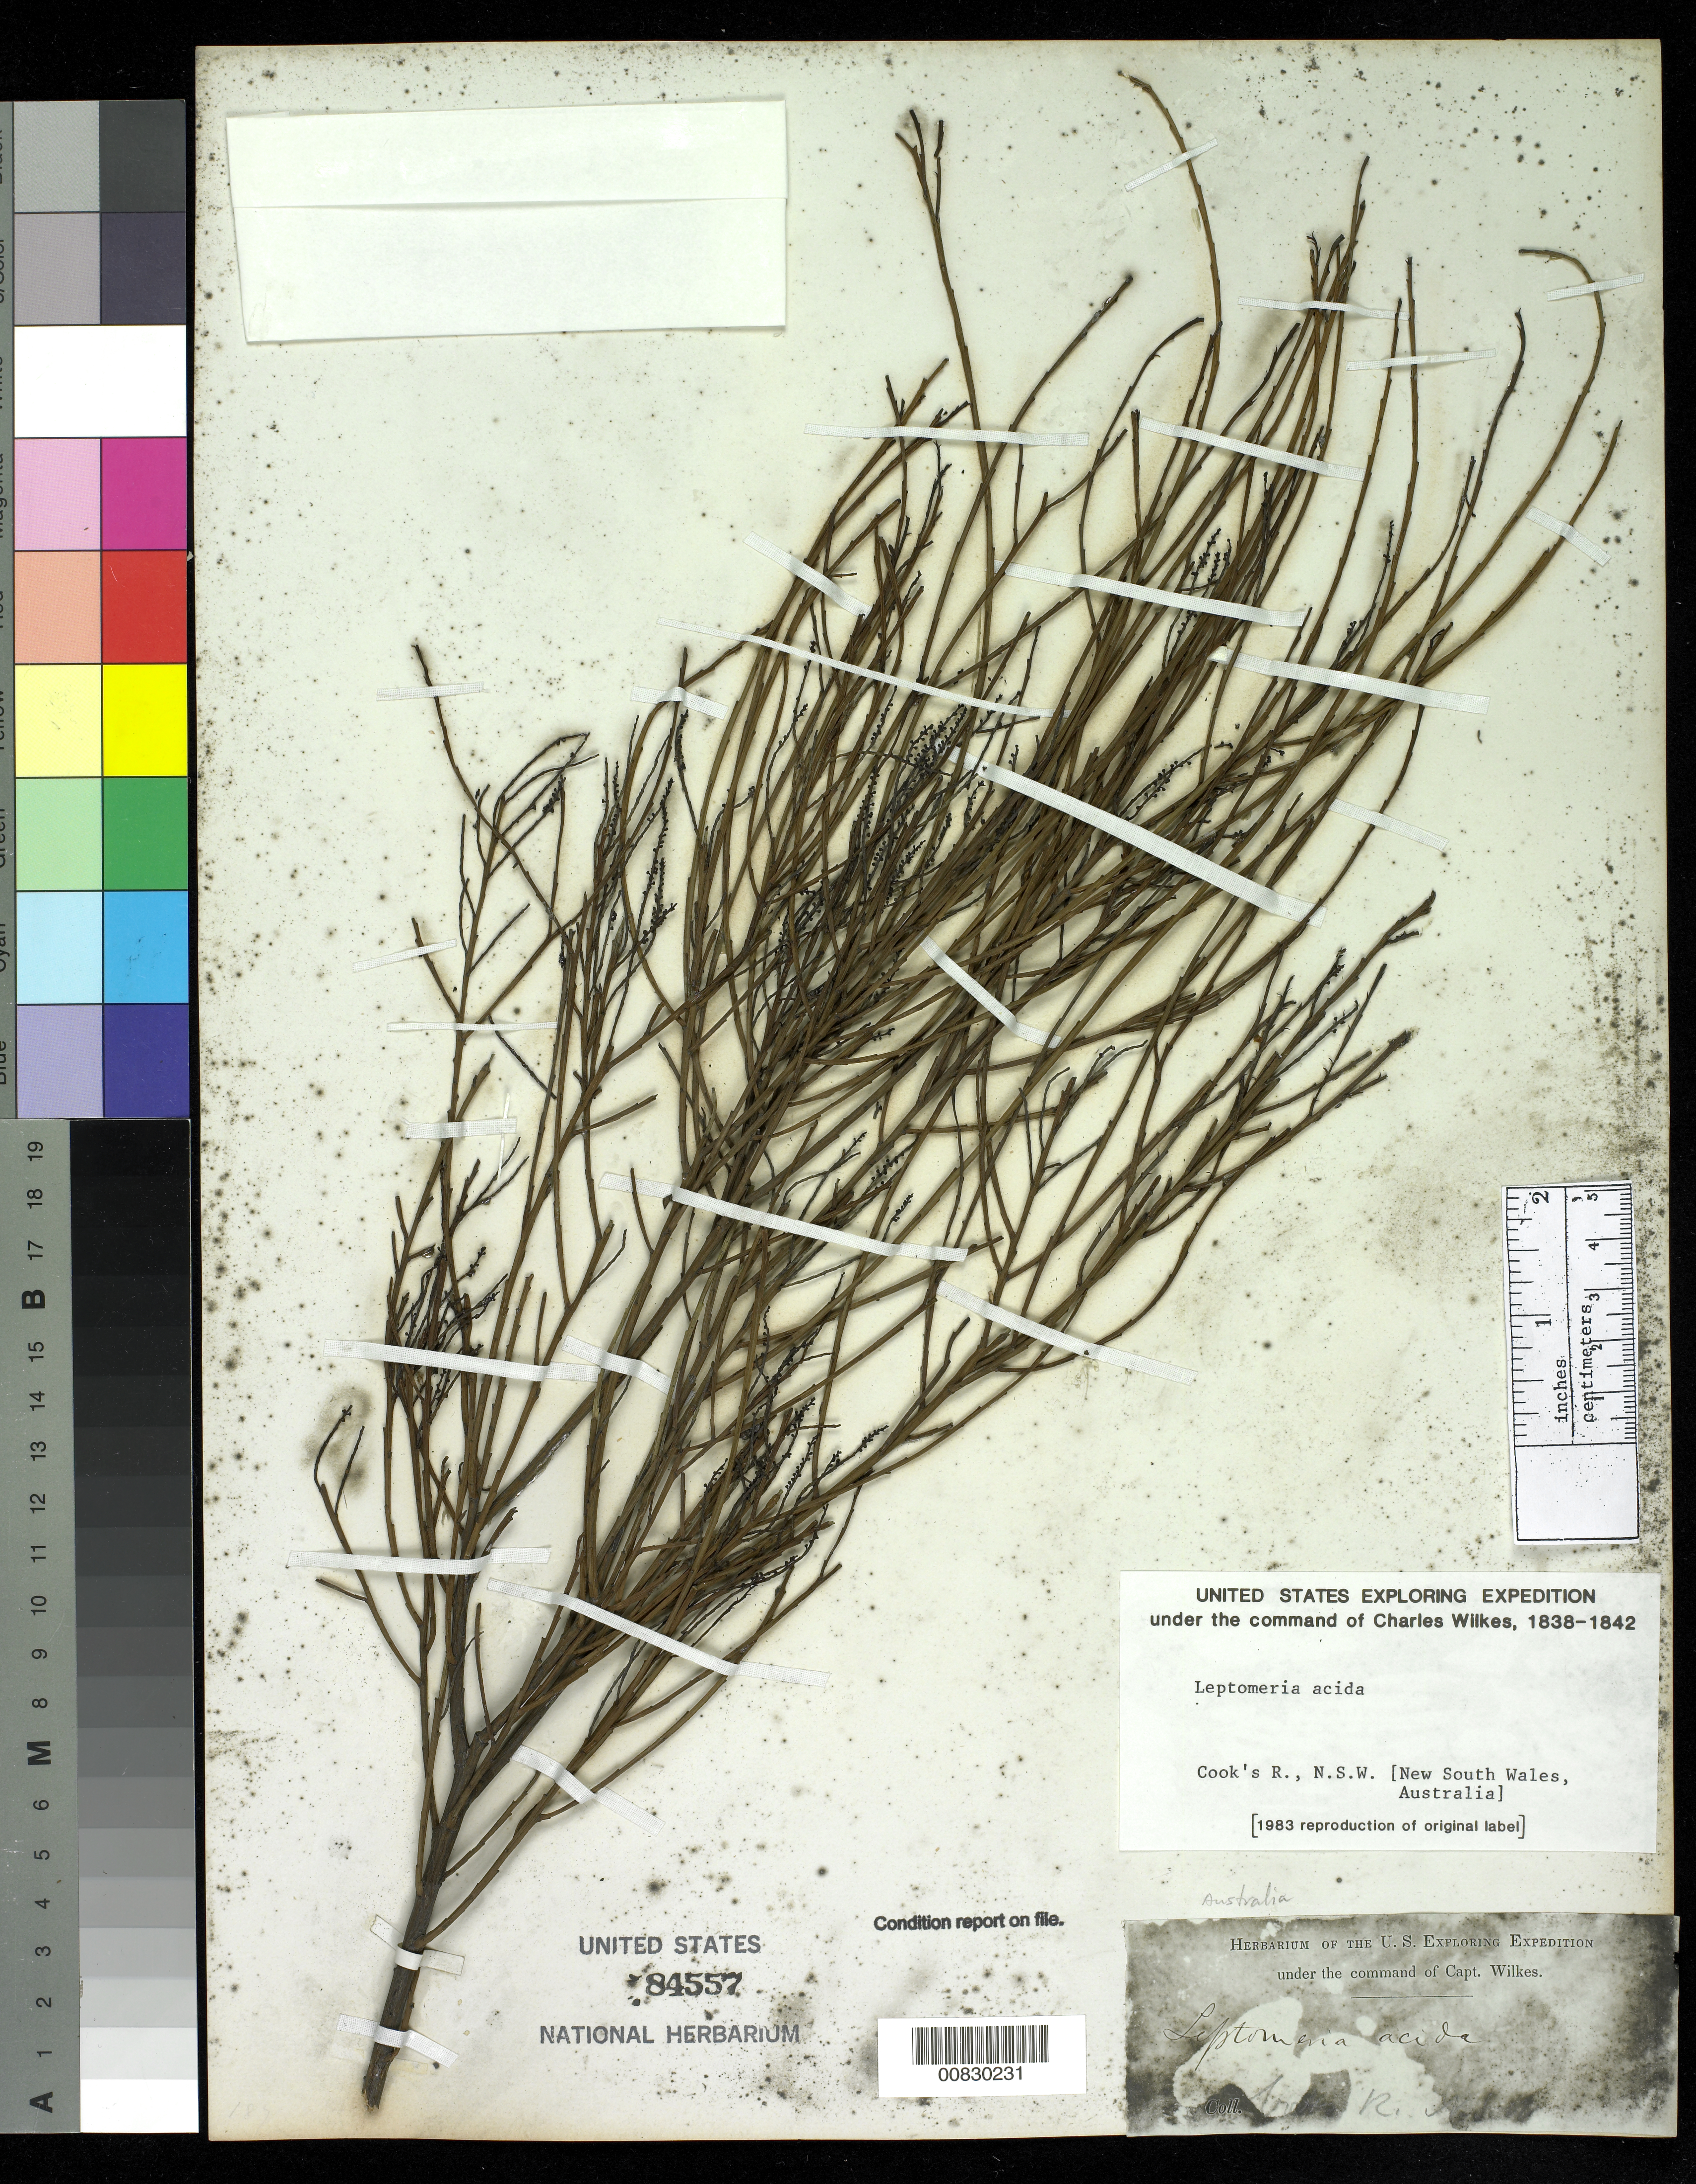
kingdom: Plantae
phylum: Tracheophyta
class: Magnoliopsida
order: Santalales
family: Amphorogynaceae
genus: Leptomeria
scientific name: Leptomeria acida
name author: R. Br.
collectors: Wilkes Explor. Exped.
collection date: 1838/1842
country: Australia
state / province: New South Wales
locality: Cook's River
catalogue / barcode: US 84557